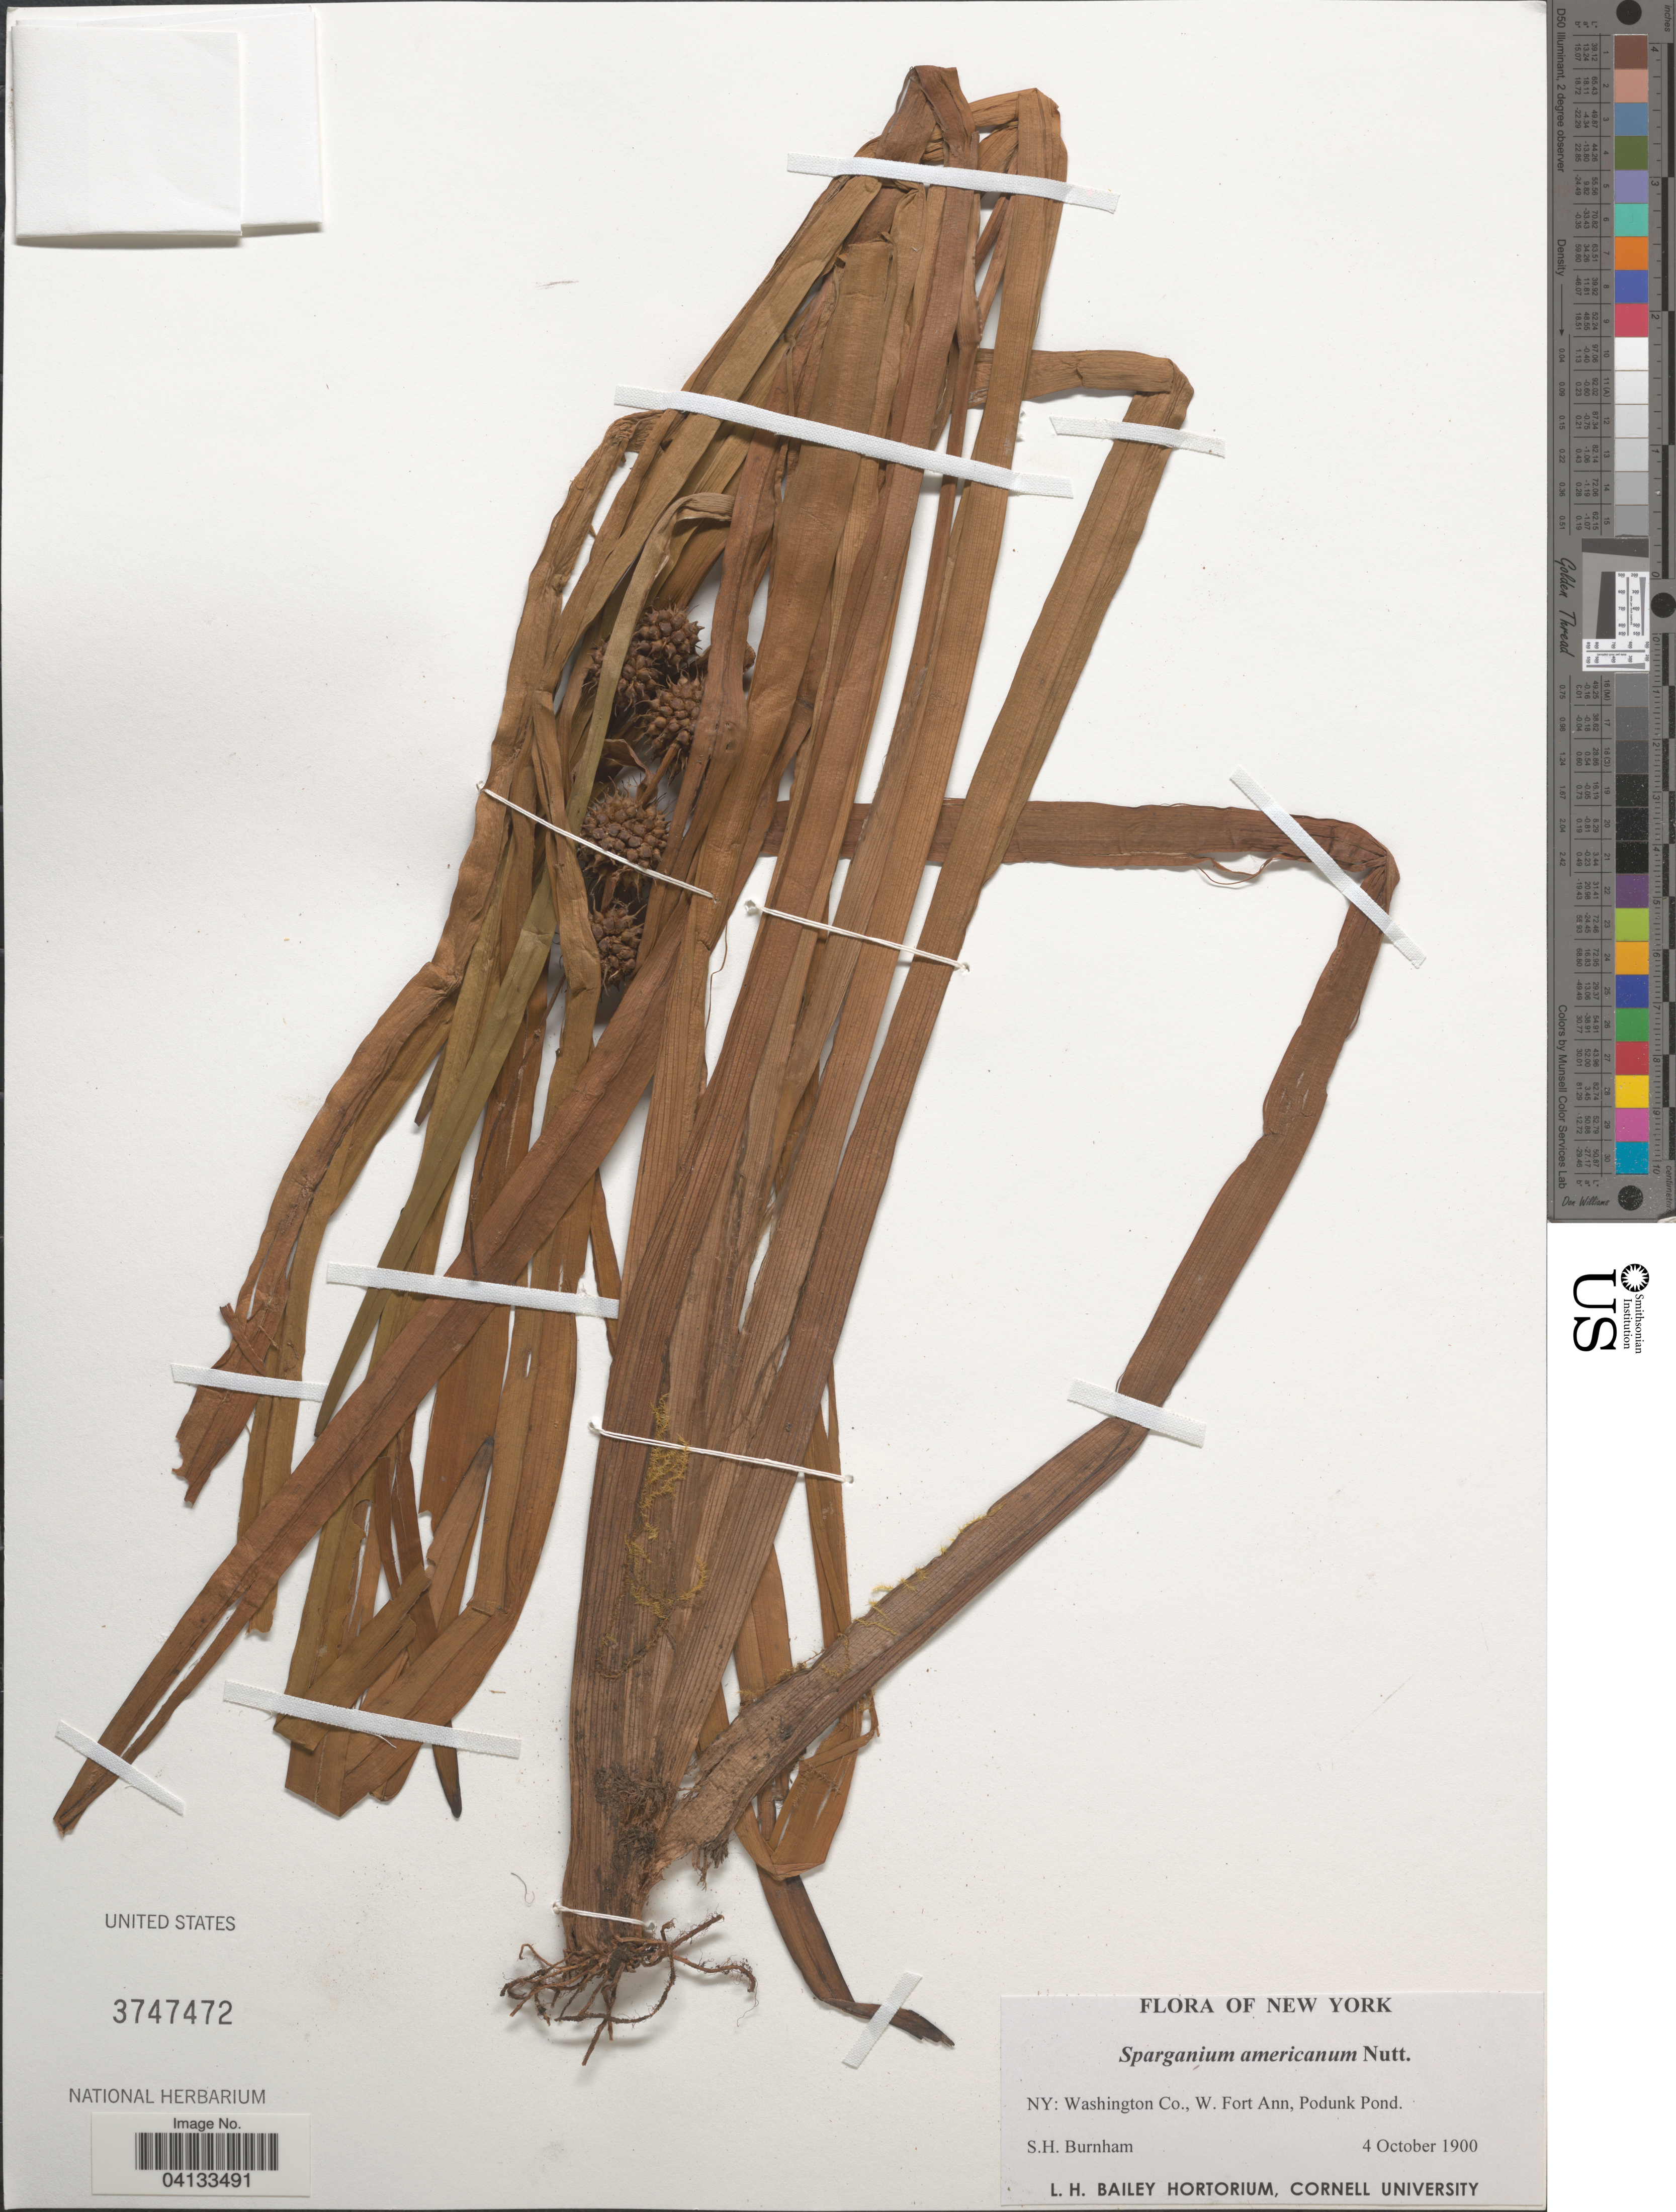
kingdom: Plantae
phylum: Tracheophyta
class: Liliopsida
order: Poales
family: Typhaceae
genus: Sparganium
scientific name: Sparganium americanum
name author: Nutt.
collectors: S. Burnham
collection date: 1900-10-04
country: United States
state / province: New York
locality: Washington Co., W. Fort Ann, Podunk Pond.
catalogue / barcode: US 3747472